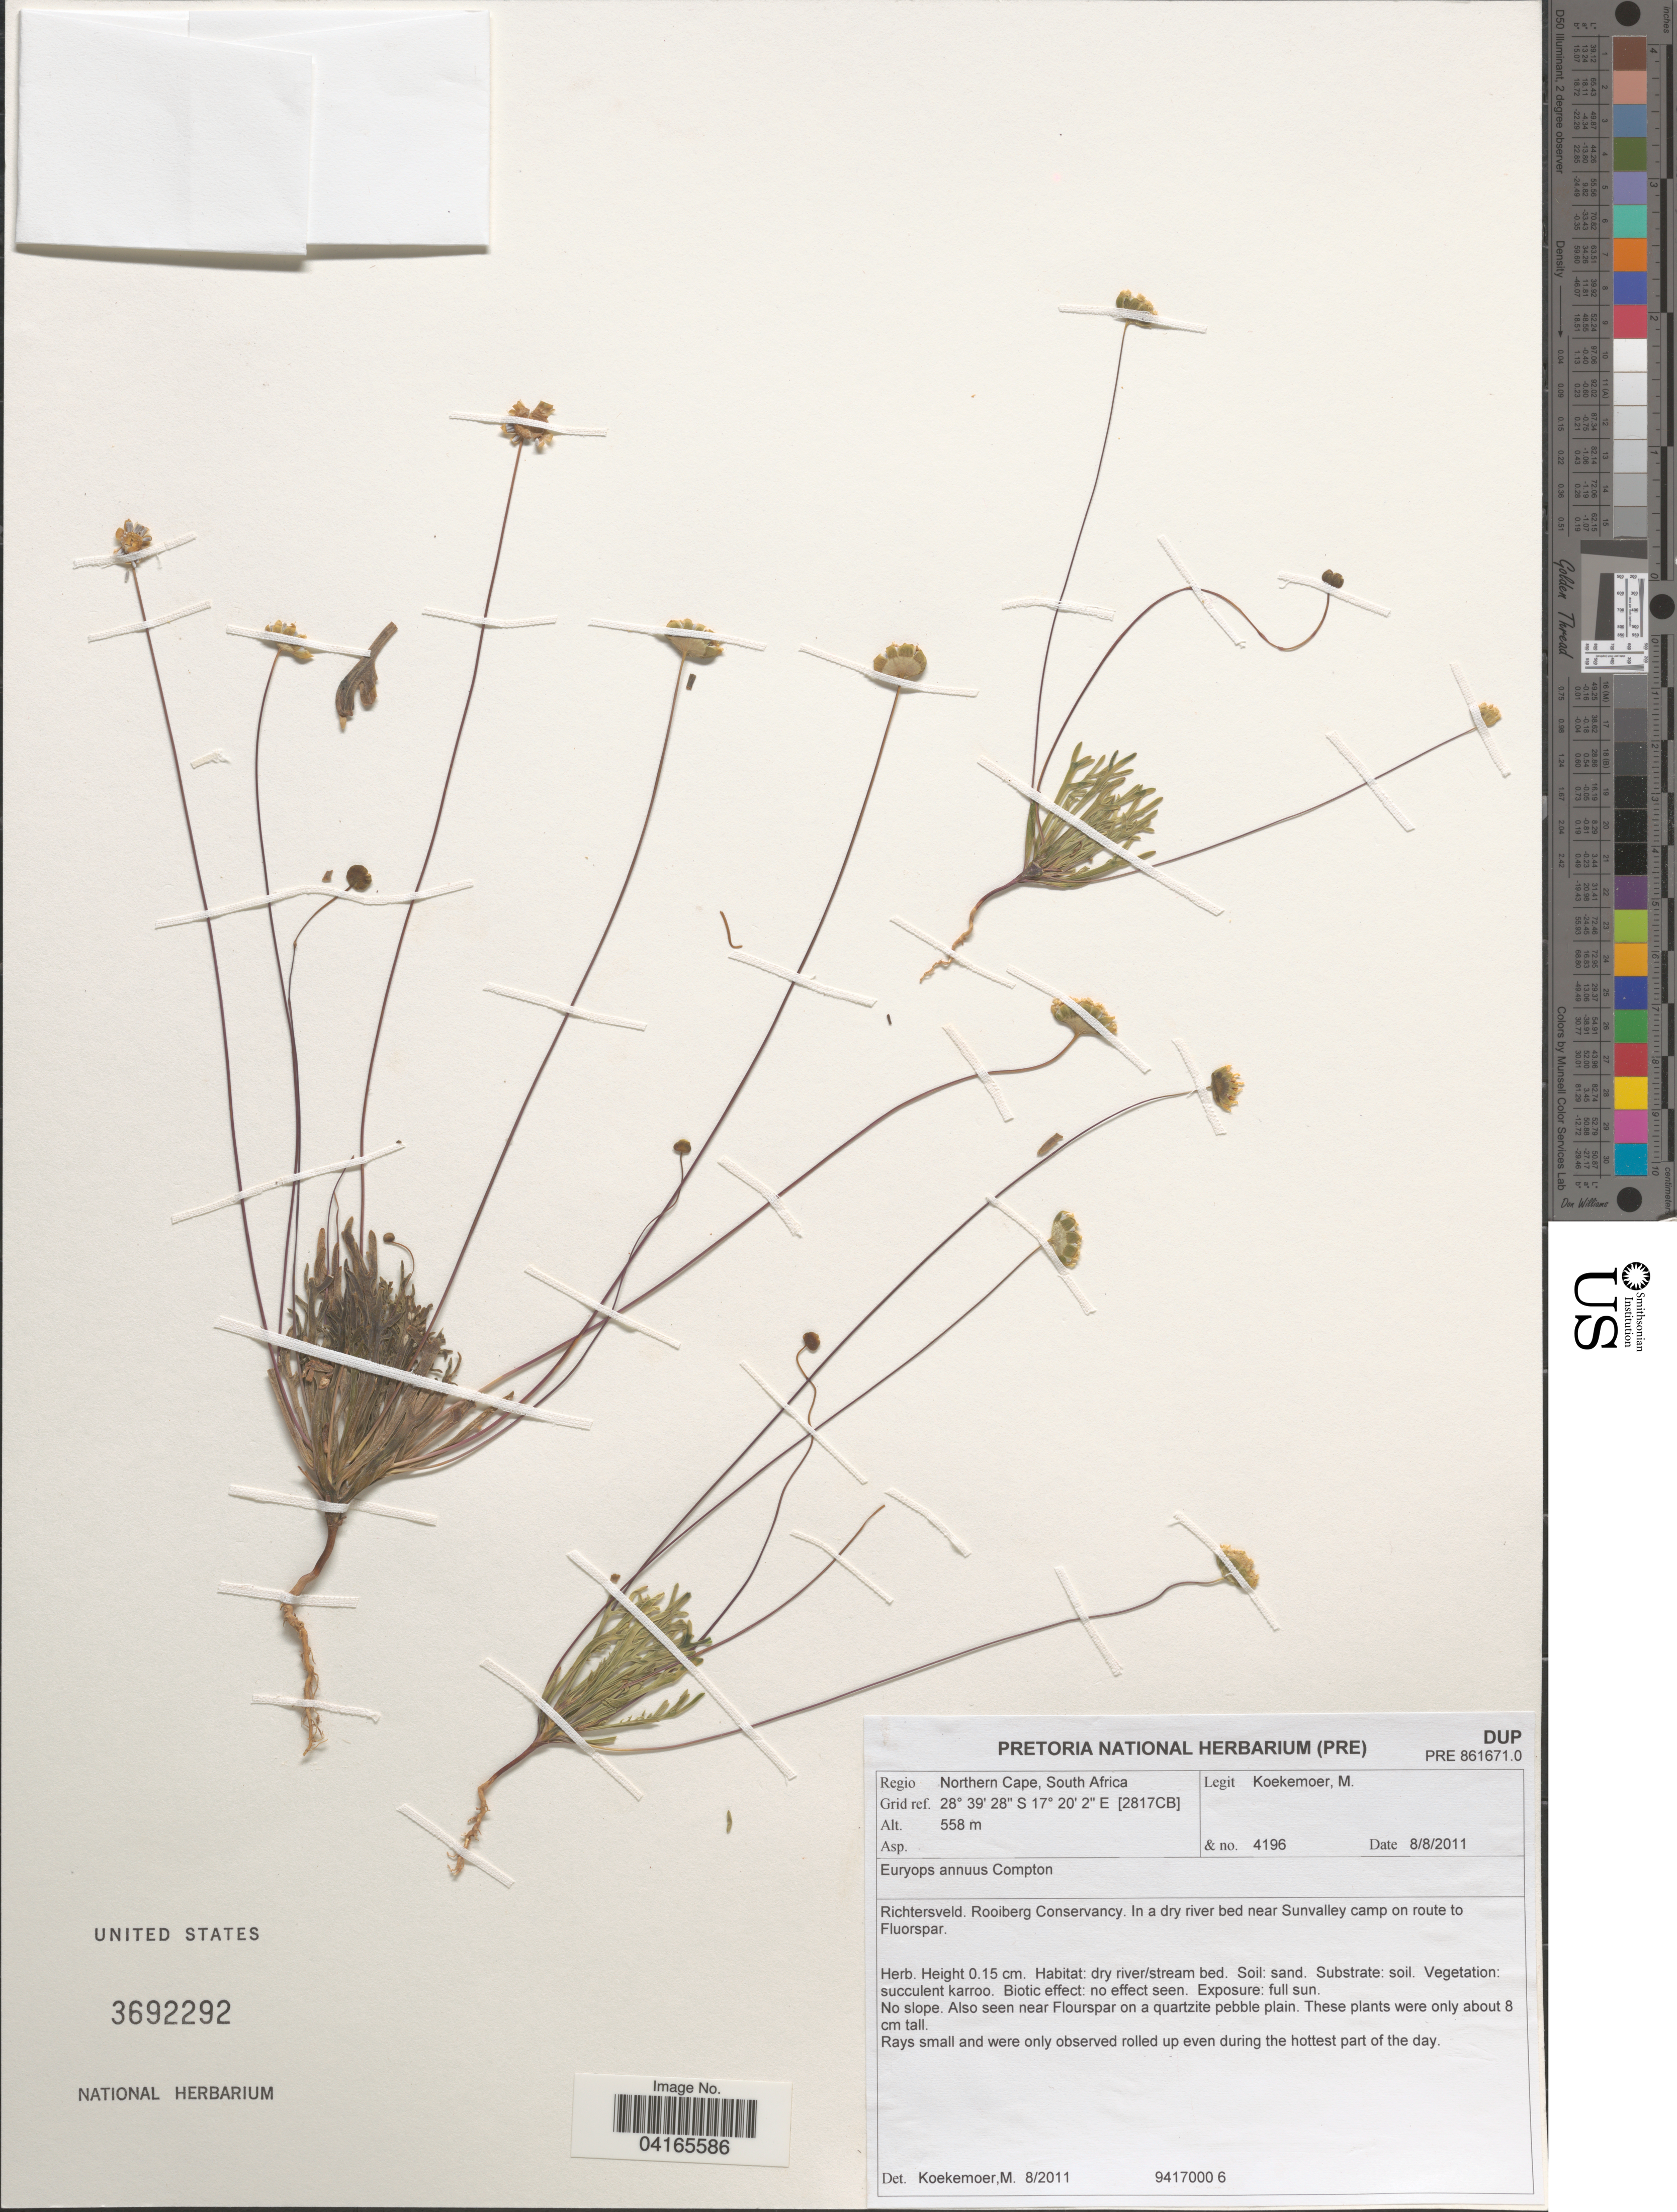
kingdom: Plantae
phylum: Tracheophyta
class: Magnoliopsida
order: Asterales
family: Asteraceae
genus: Euryops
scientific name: Euryops annuus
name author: Compton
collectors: M. Koekemoer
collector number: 4196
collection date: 2011-08-08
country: South Africa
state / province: Northern Cape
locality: Regio Northern Cape. Richtersveld. Rooiberg Conservancy. In a dry river bed near Sunvalley camp on route to Fluorspar. [2817CB].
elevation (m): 558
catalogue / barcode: US 3692292